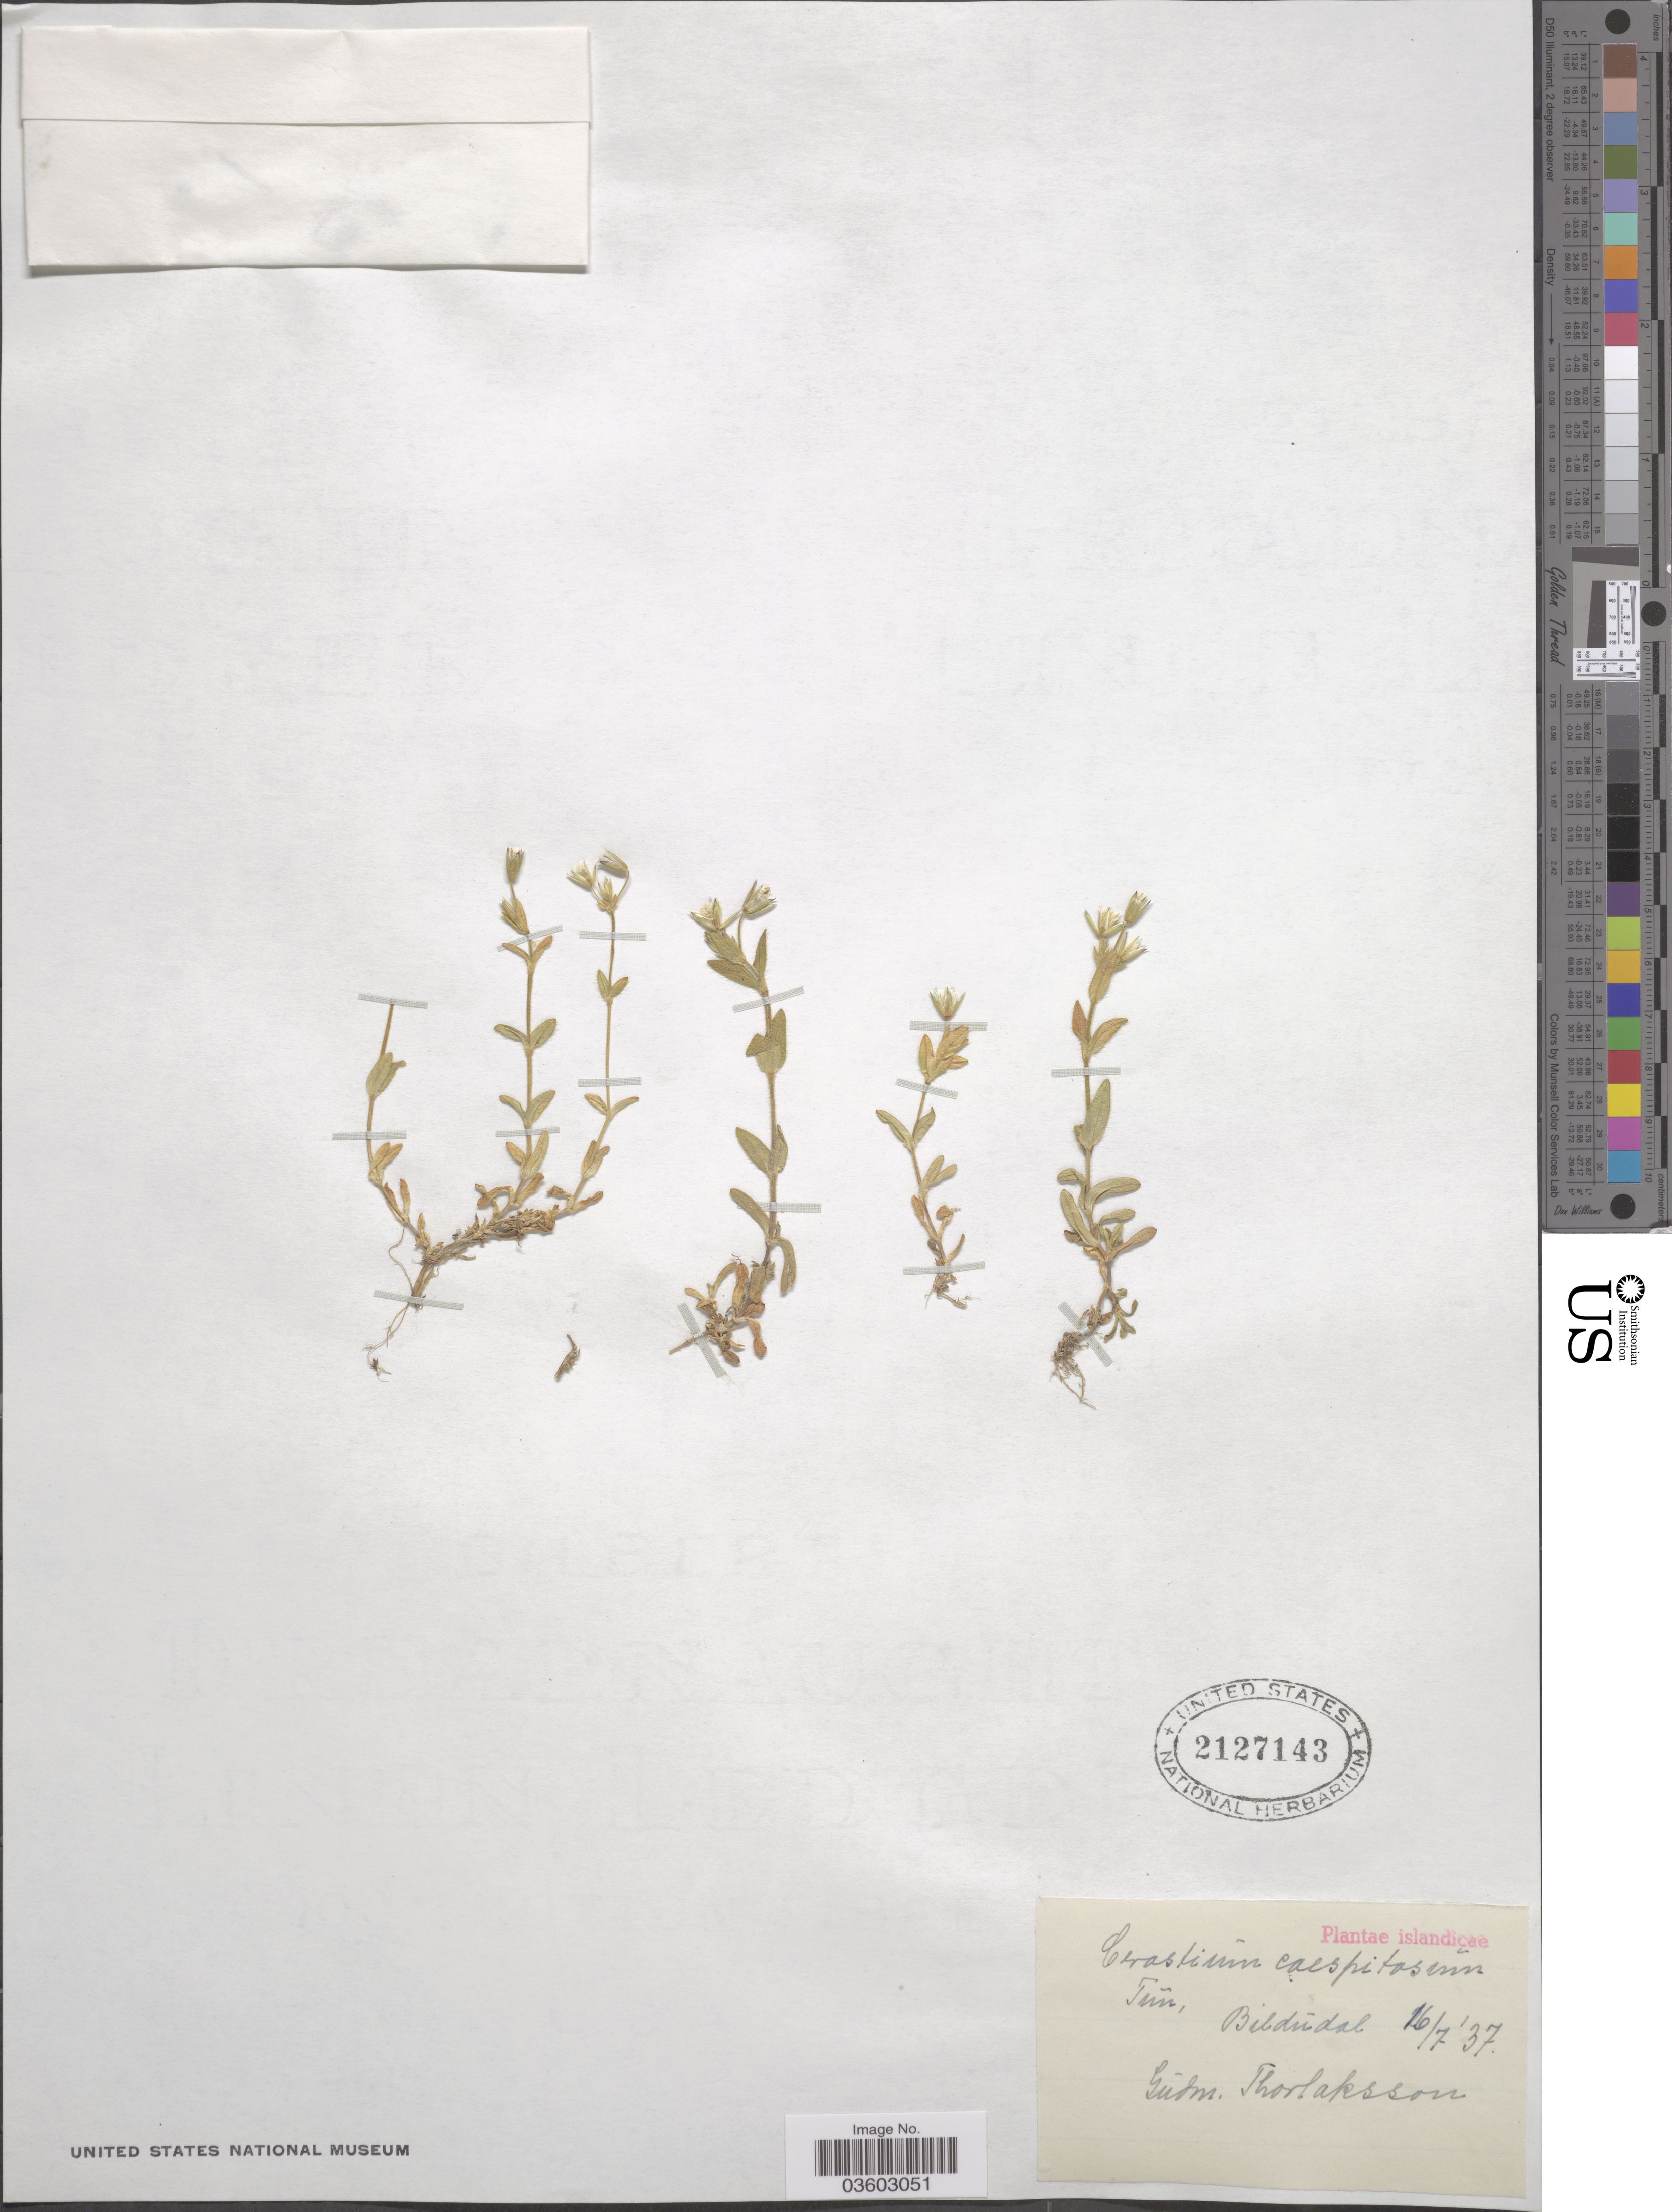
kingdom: Plantae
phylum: Tracheophyta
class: Magnoliopsida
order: Caryophyllales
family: Caryophyllaceae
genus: Cerastium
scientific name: Cerastium caespitosum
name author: Rchb. & Kit.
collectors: G. Thorlaksson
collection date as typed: Transcribed d/m/y: 16/7/37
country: Iceland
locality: Islandicae. Tún, Bildúdal.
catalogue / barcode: US 2127143